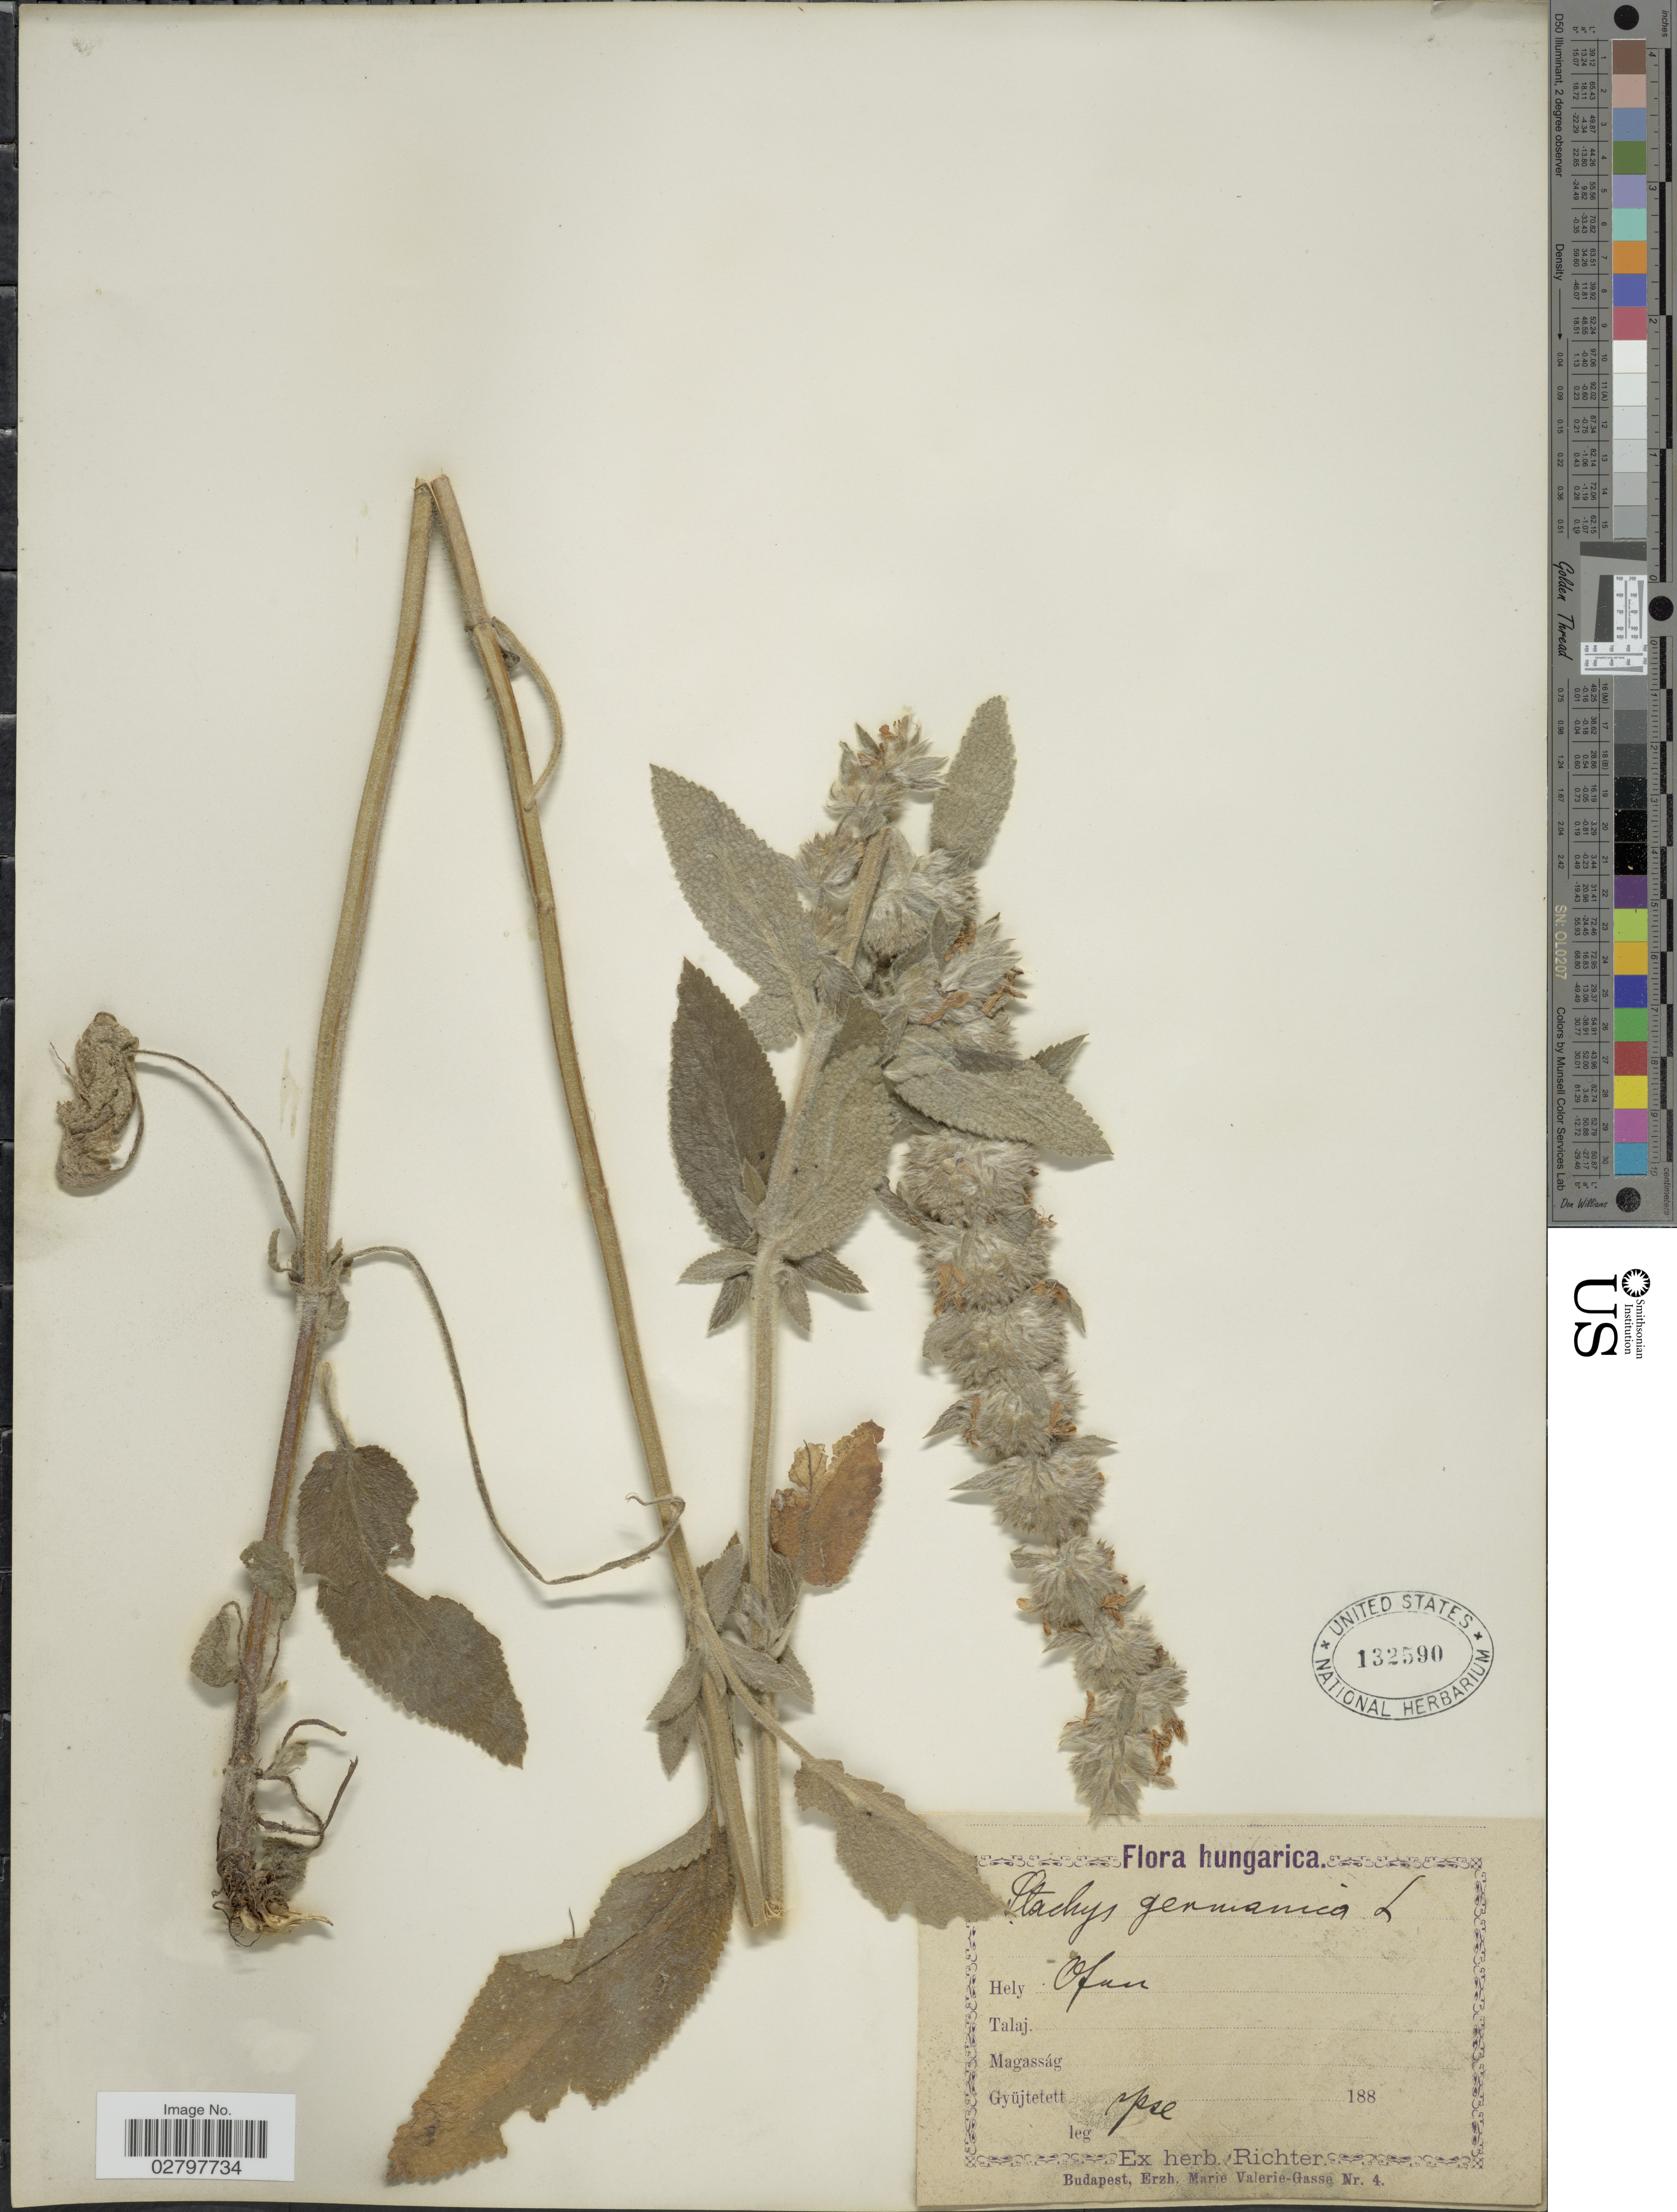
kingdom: Plantae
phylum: Tracheophyta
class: Magnoliopsida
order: Lamiales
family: Lamiaceae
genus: Stachys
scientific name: Stachys germanica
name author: L.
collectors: -- Richter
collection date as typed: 188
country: Hungary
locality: Hungarica, Ofan.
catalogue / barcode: US 132590